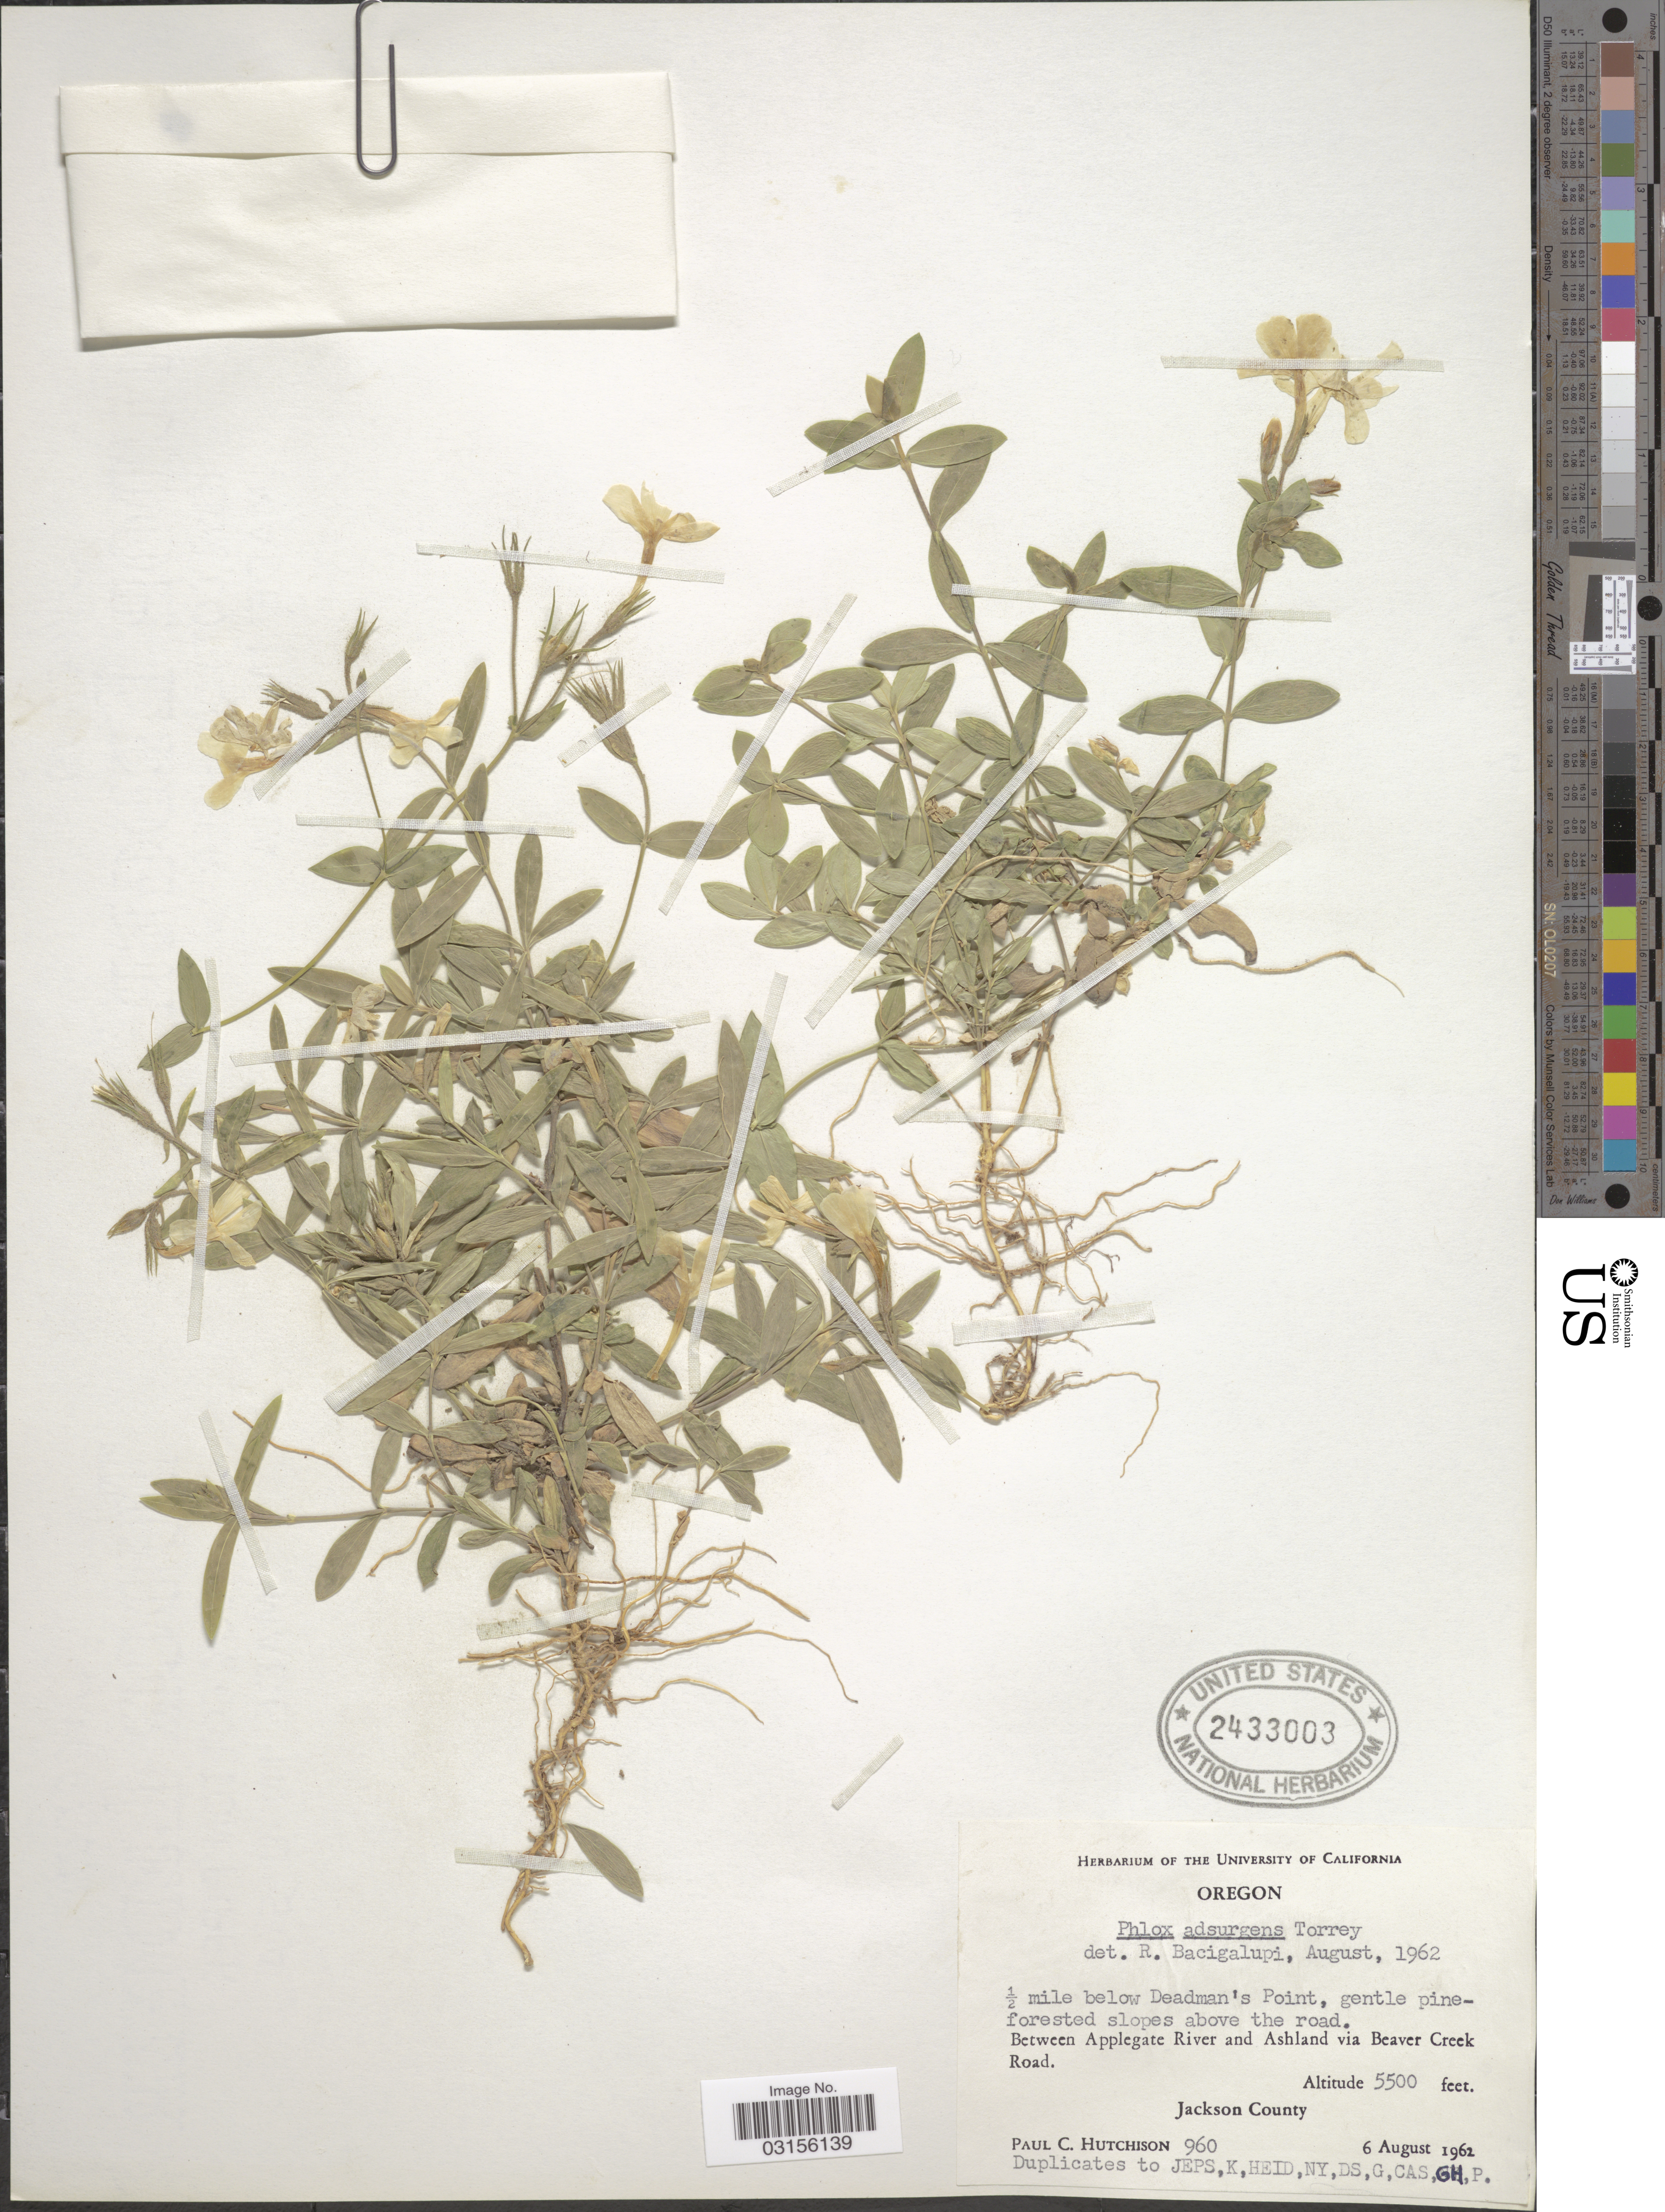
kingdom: Plantae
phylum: Tracheophyta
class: Magnoliopsida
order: Ericales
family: Polemoniaceae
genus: Phlox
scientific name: Phlox adsurgens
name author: Torr. ex A. Gray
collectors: P. C. Hutchison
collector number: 960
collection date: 1962-08-06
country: United States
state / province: Oregon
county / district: Jackson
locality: ½ mile below Deadman's Point, gentle pine-forested slopes above the road. Between Applegate River and Ashland via Beaver Creek Road. Jackson County.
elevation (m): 1676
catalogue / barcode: US 2433003